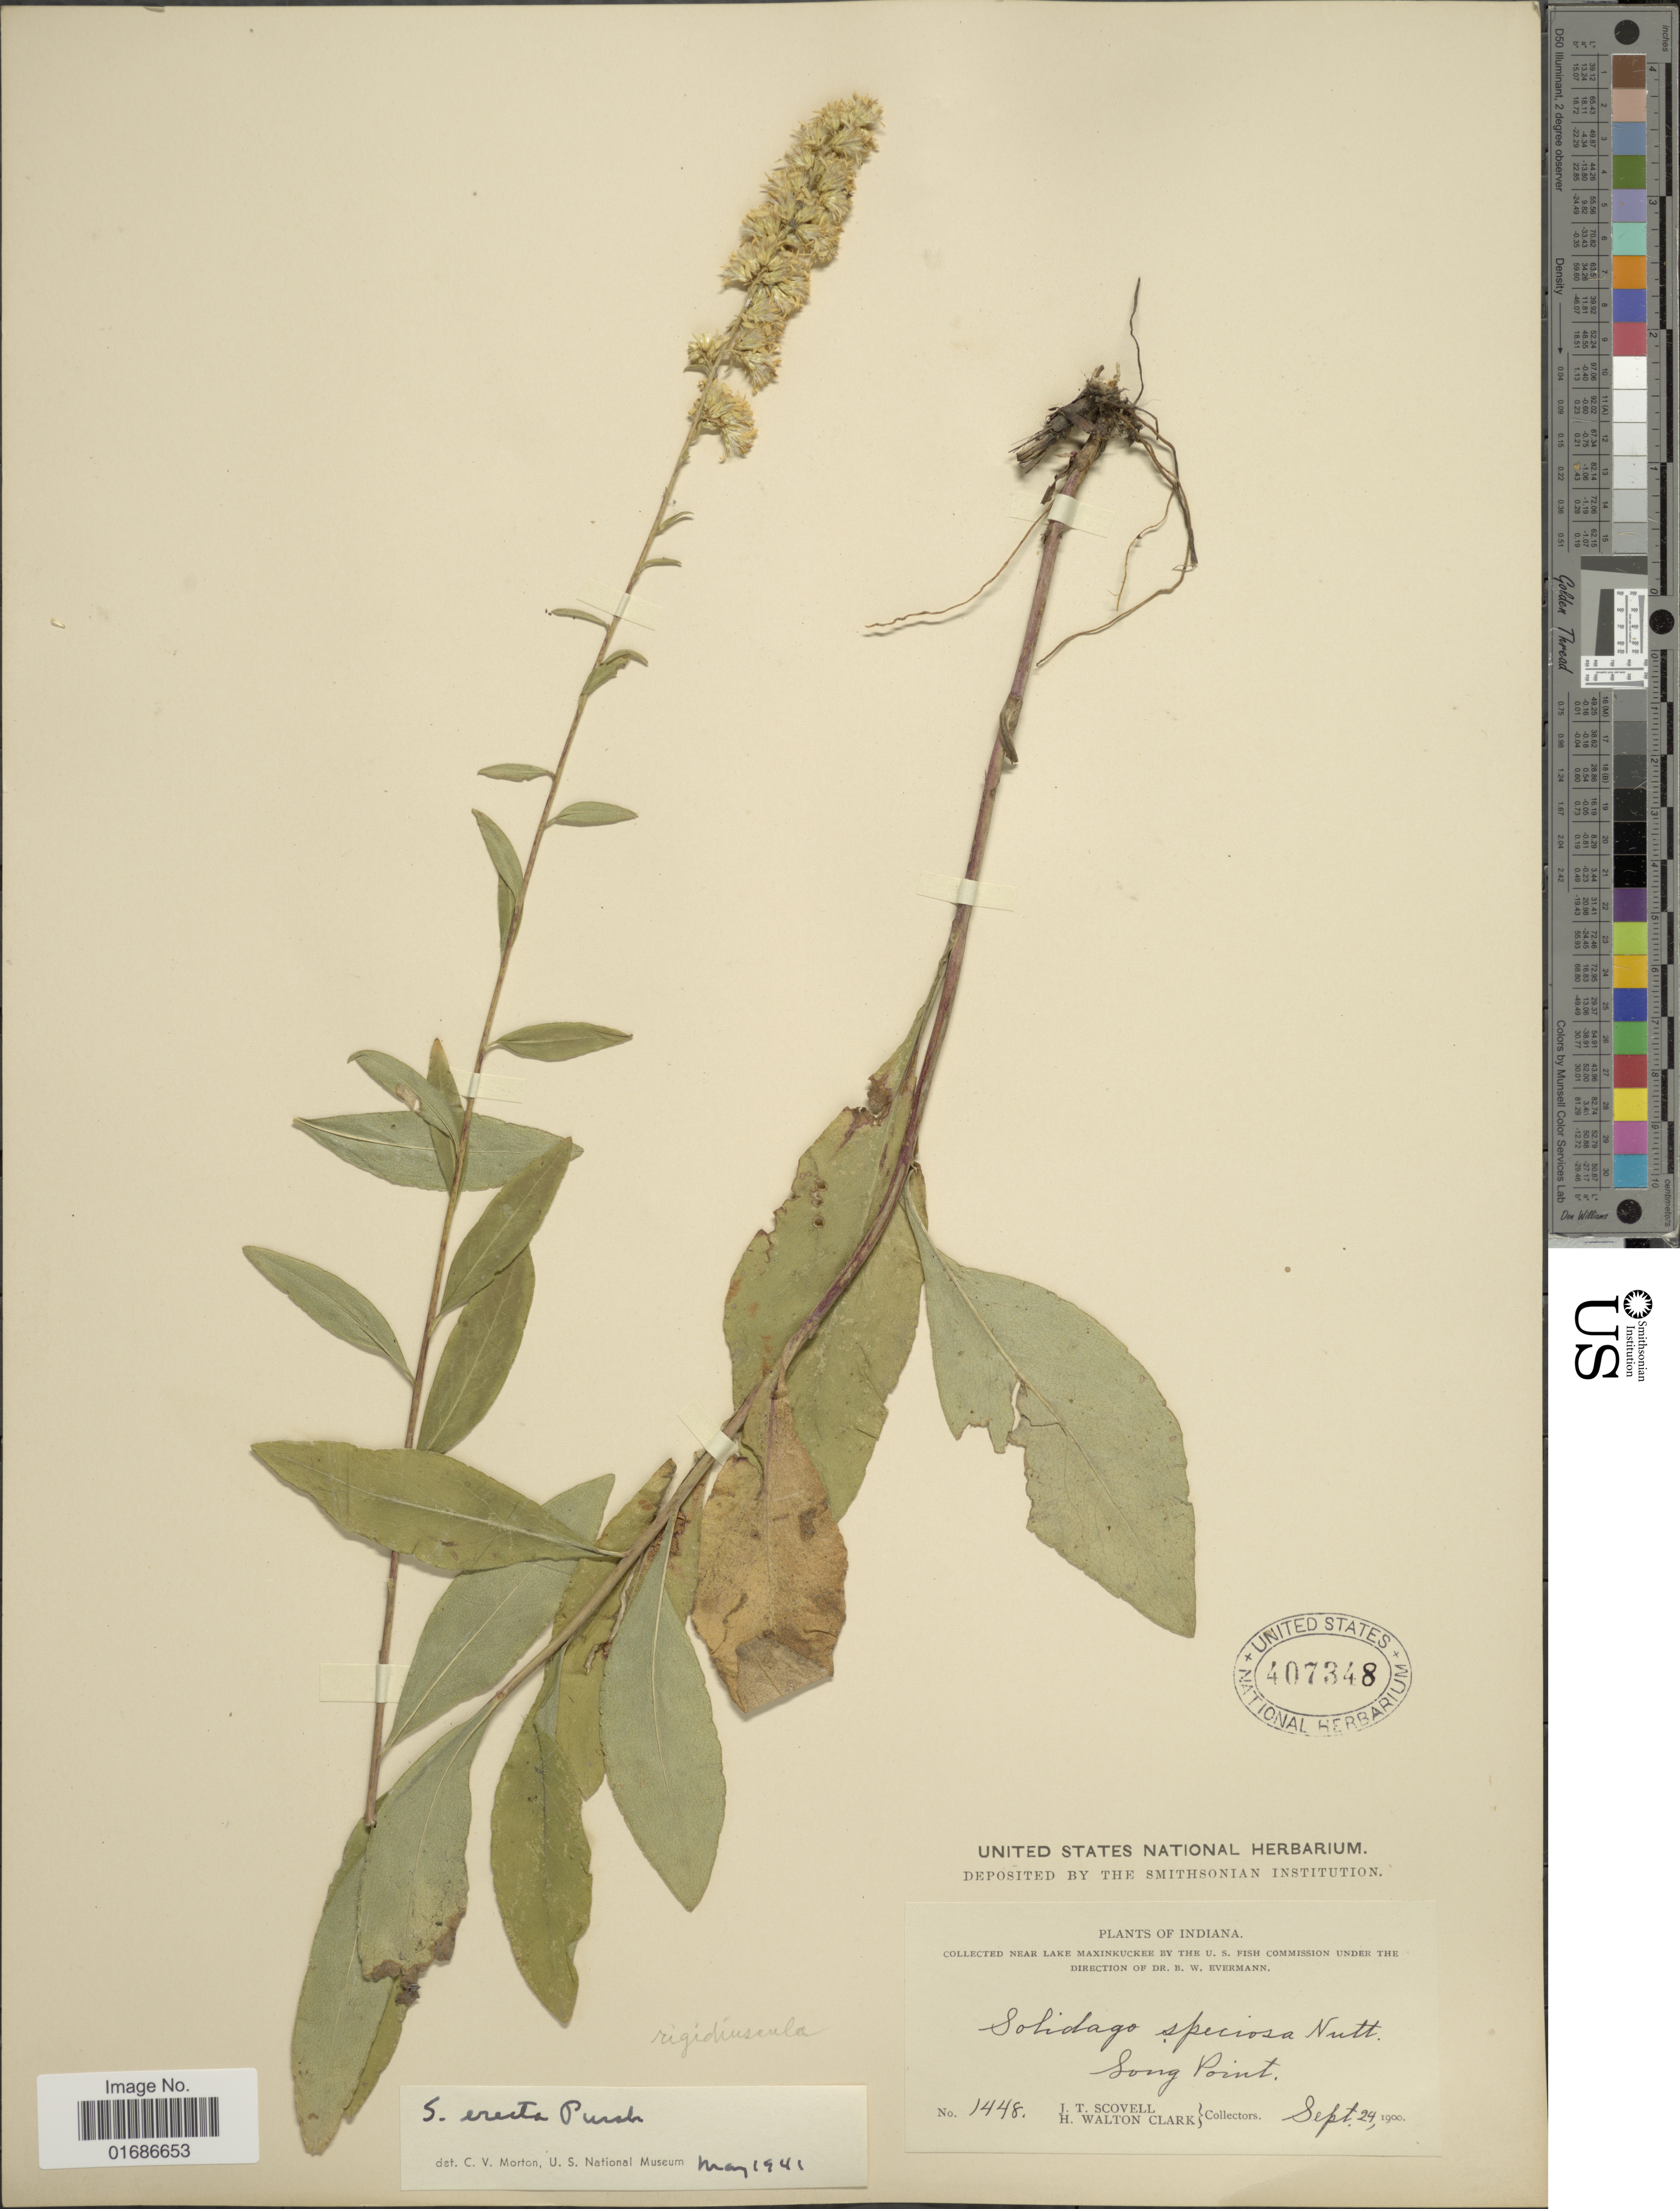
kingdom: Plantae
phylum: Tracheophyta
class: Magnoliopsida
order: Asterales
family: Asteraceae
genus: Solidago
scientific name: Solidago erecta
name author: Pursh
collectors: J. T. Scovell & H. W. Clark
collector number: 1448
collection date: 1900-09-29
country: United States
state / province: Indiana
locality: Near Lake Maxinkuckee, Song Point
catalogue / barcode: US 407348